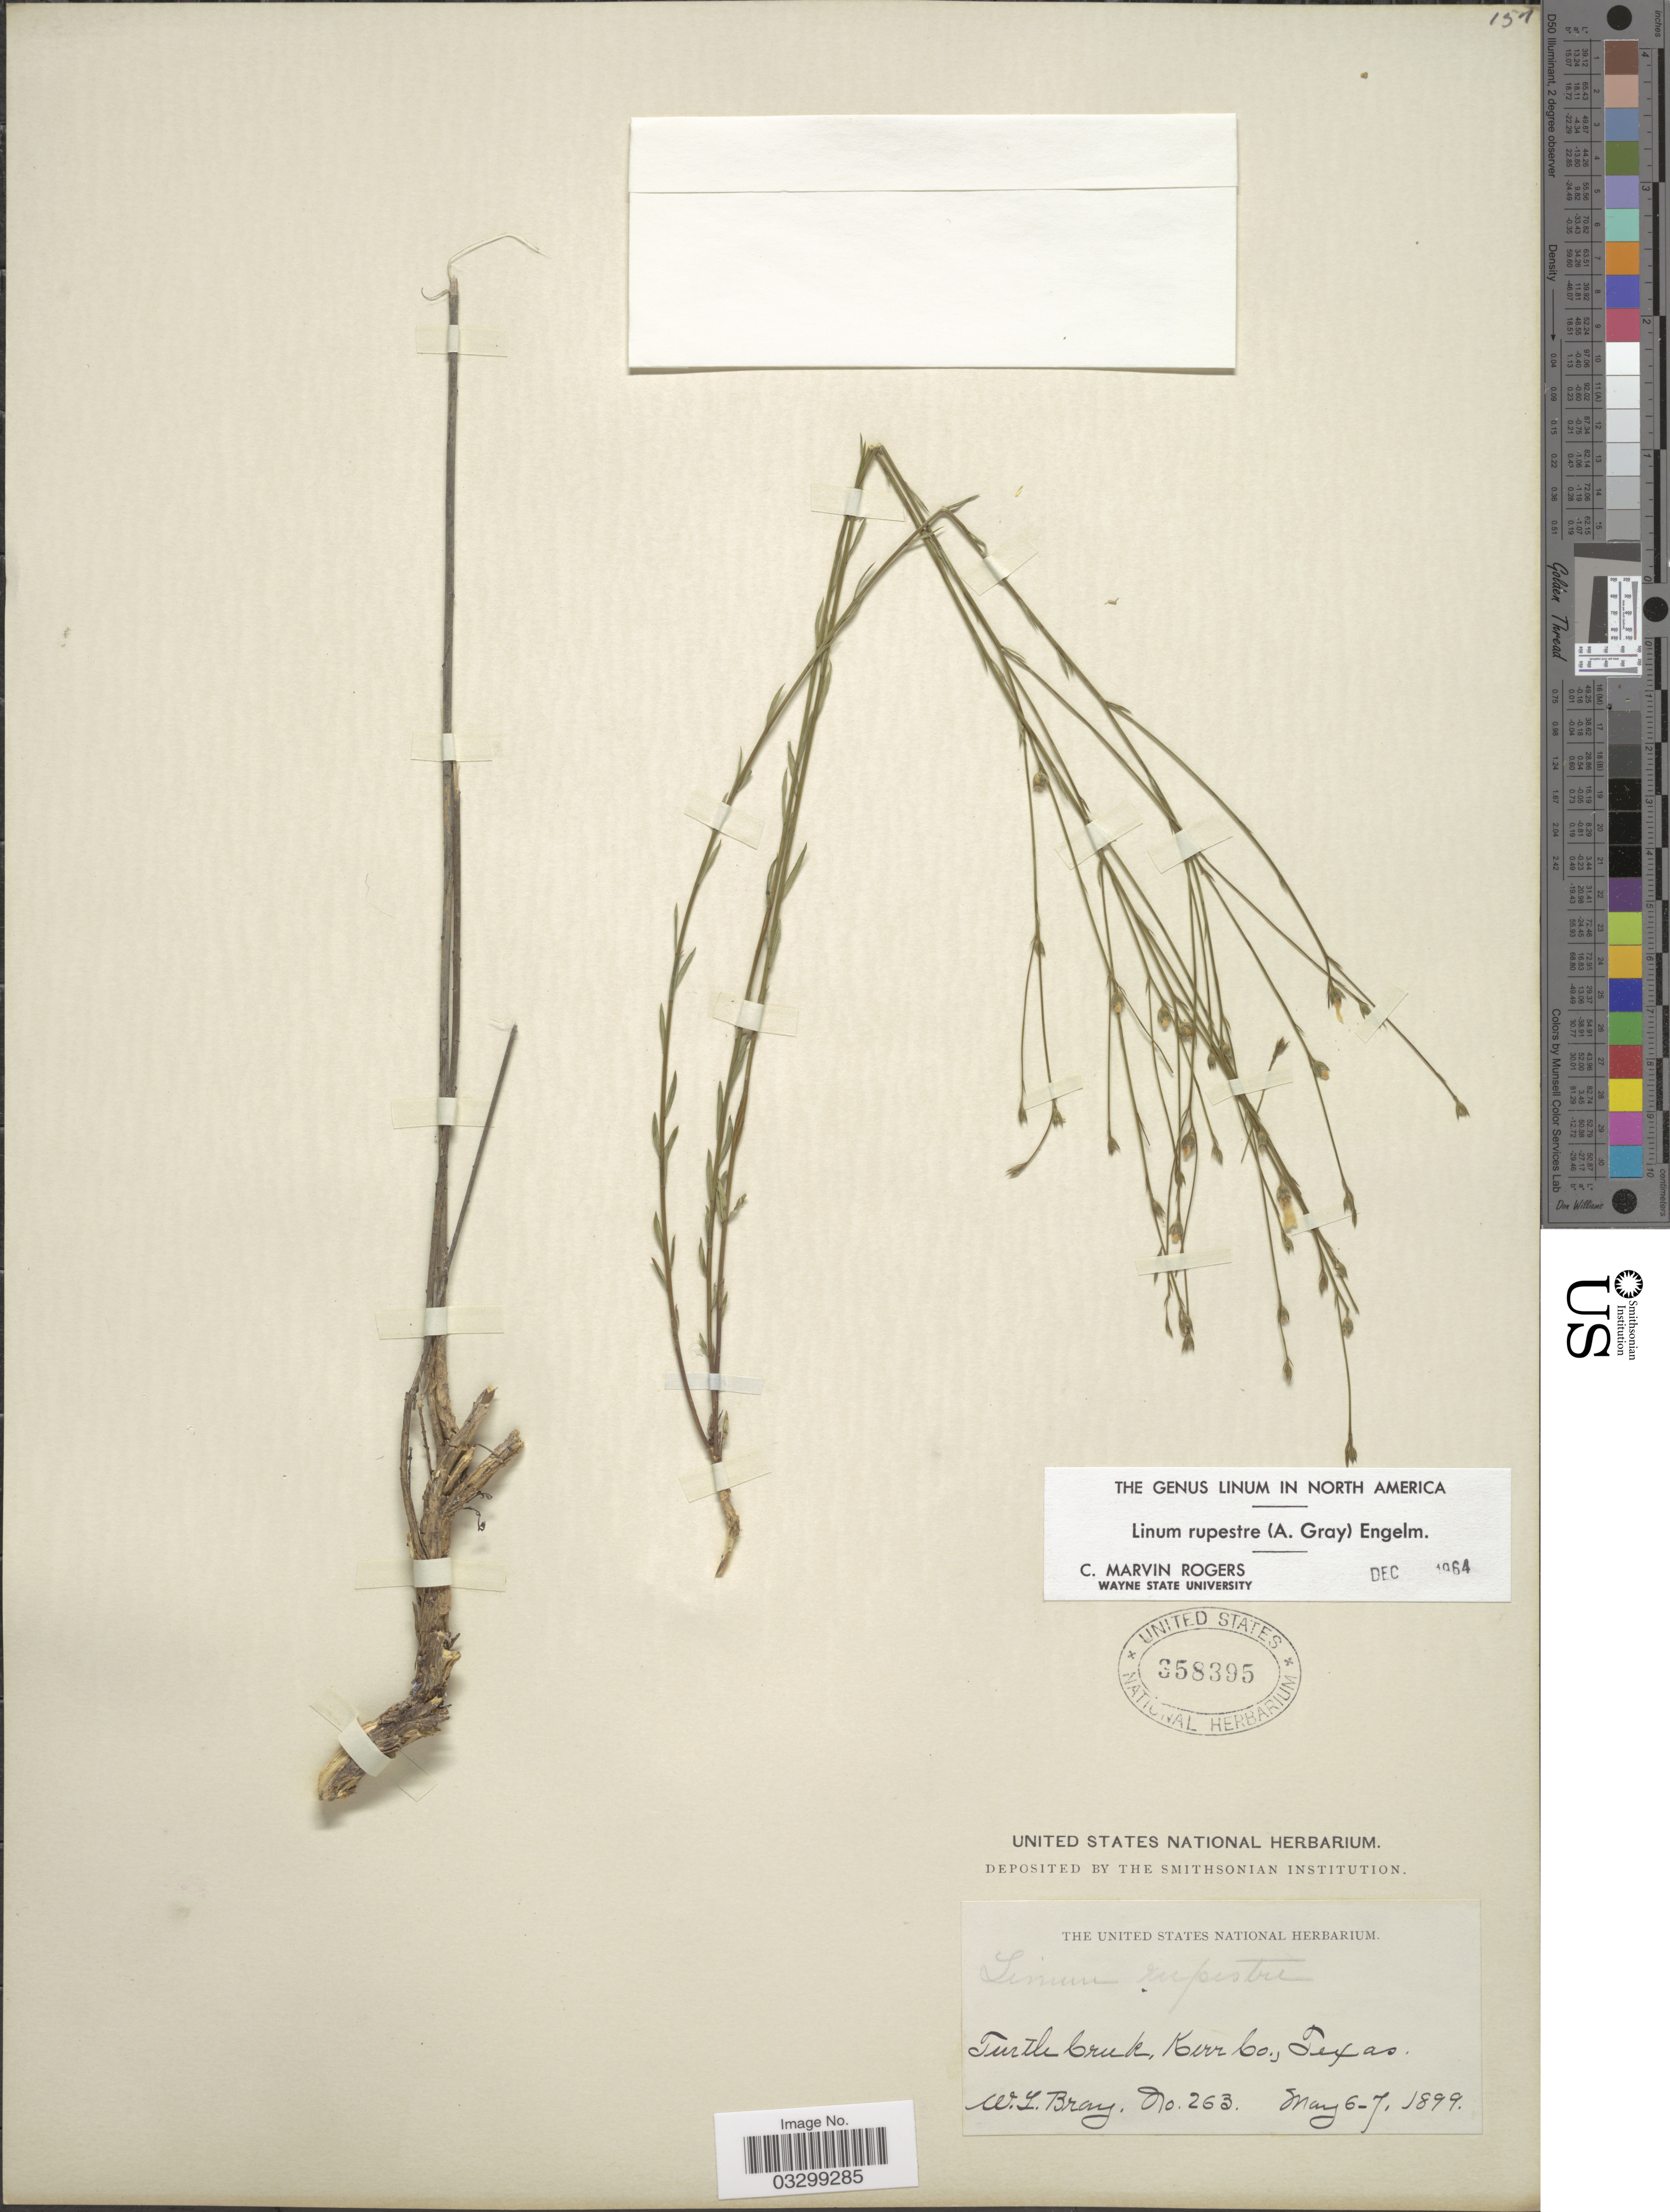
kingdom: Plantae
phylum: Tracheophyta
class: Magnoliopsida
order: Malpighiales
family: Linaceae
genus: Linum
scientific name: Linum rupestre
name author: Engelm.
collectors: W. L. Bray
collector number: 263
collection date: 1899-05-06/1899-05-07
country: United States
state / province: Texas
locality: Turtle Creek, Kerr Co.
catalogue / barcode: US 358395